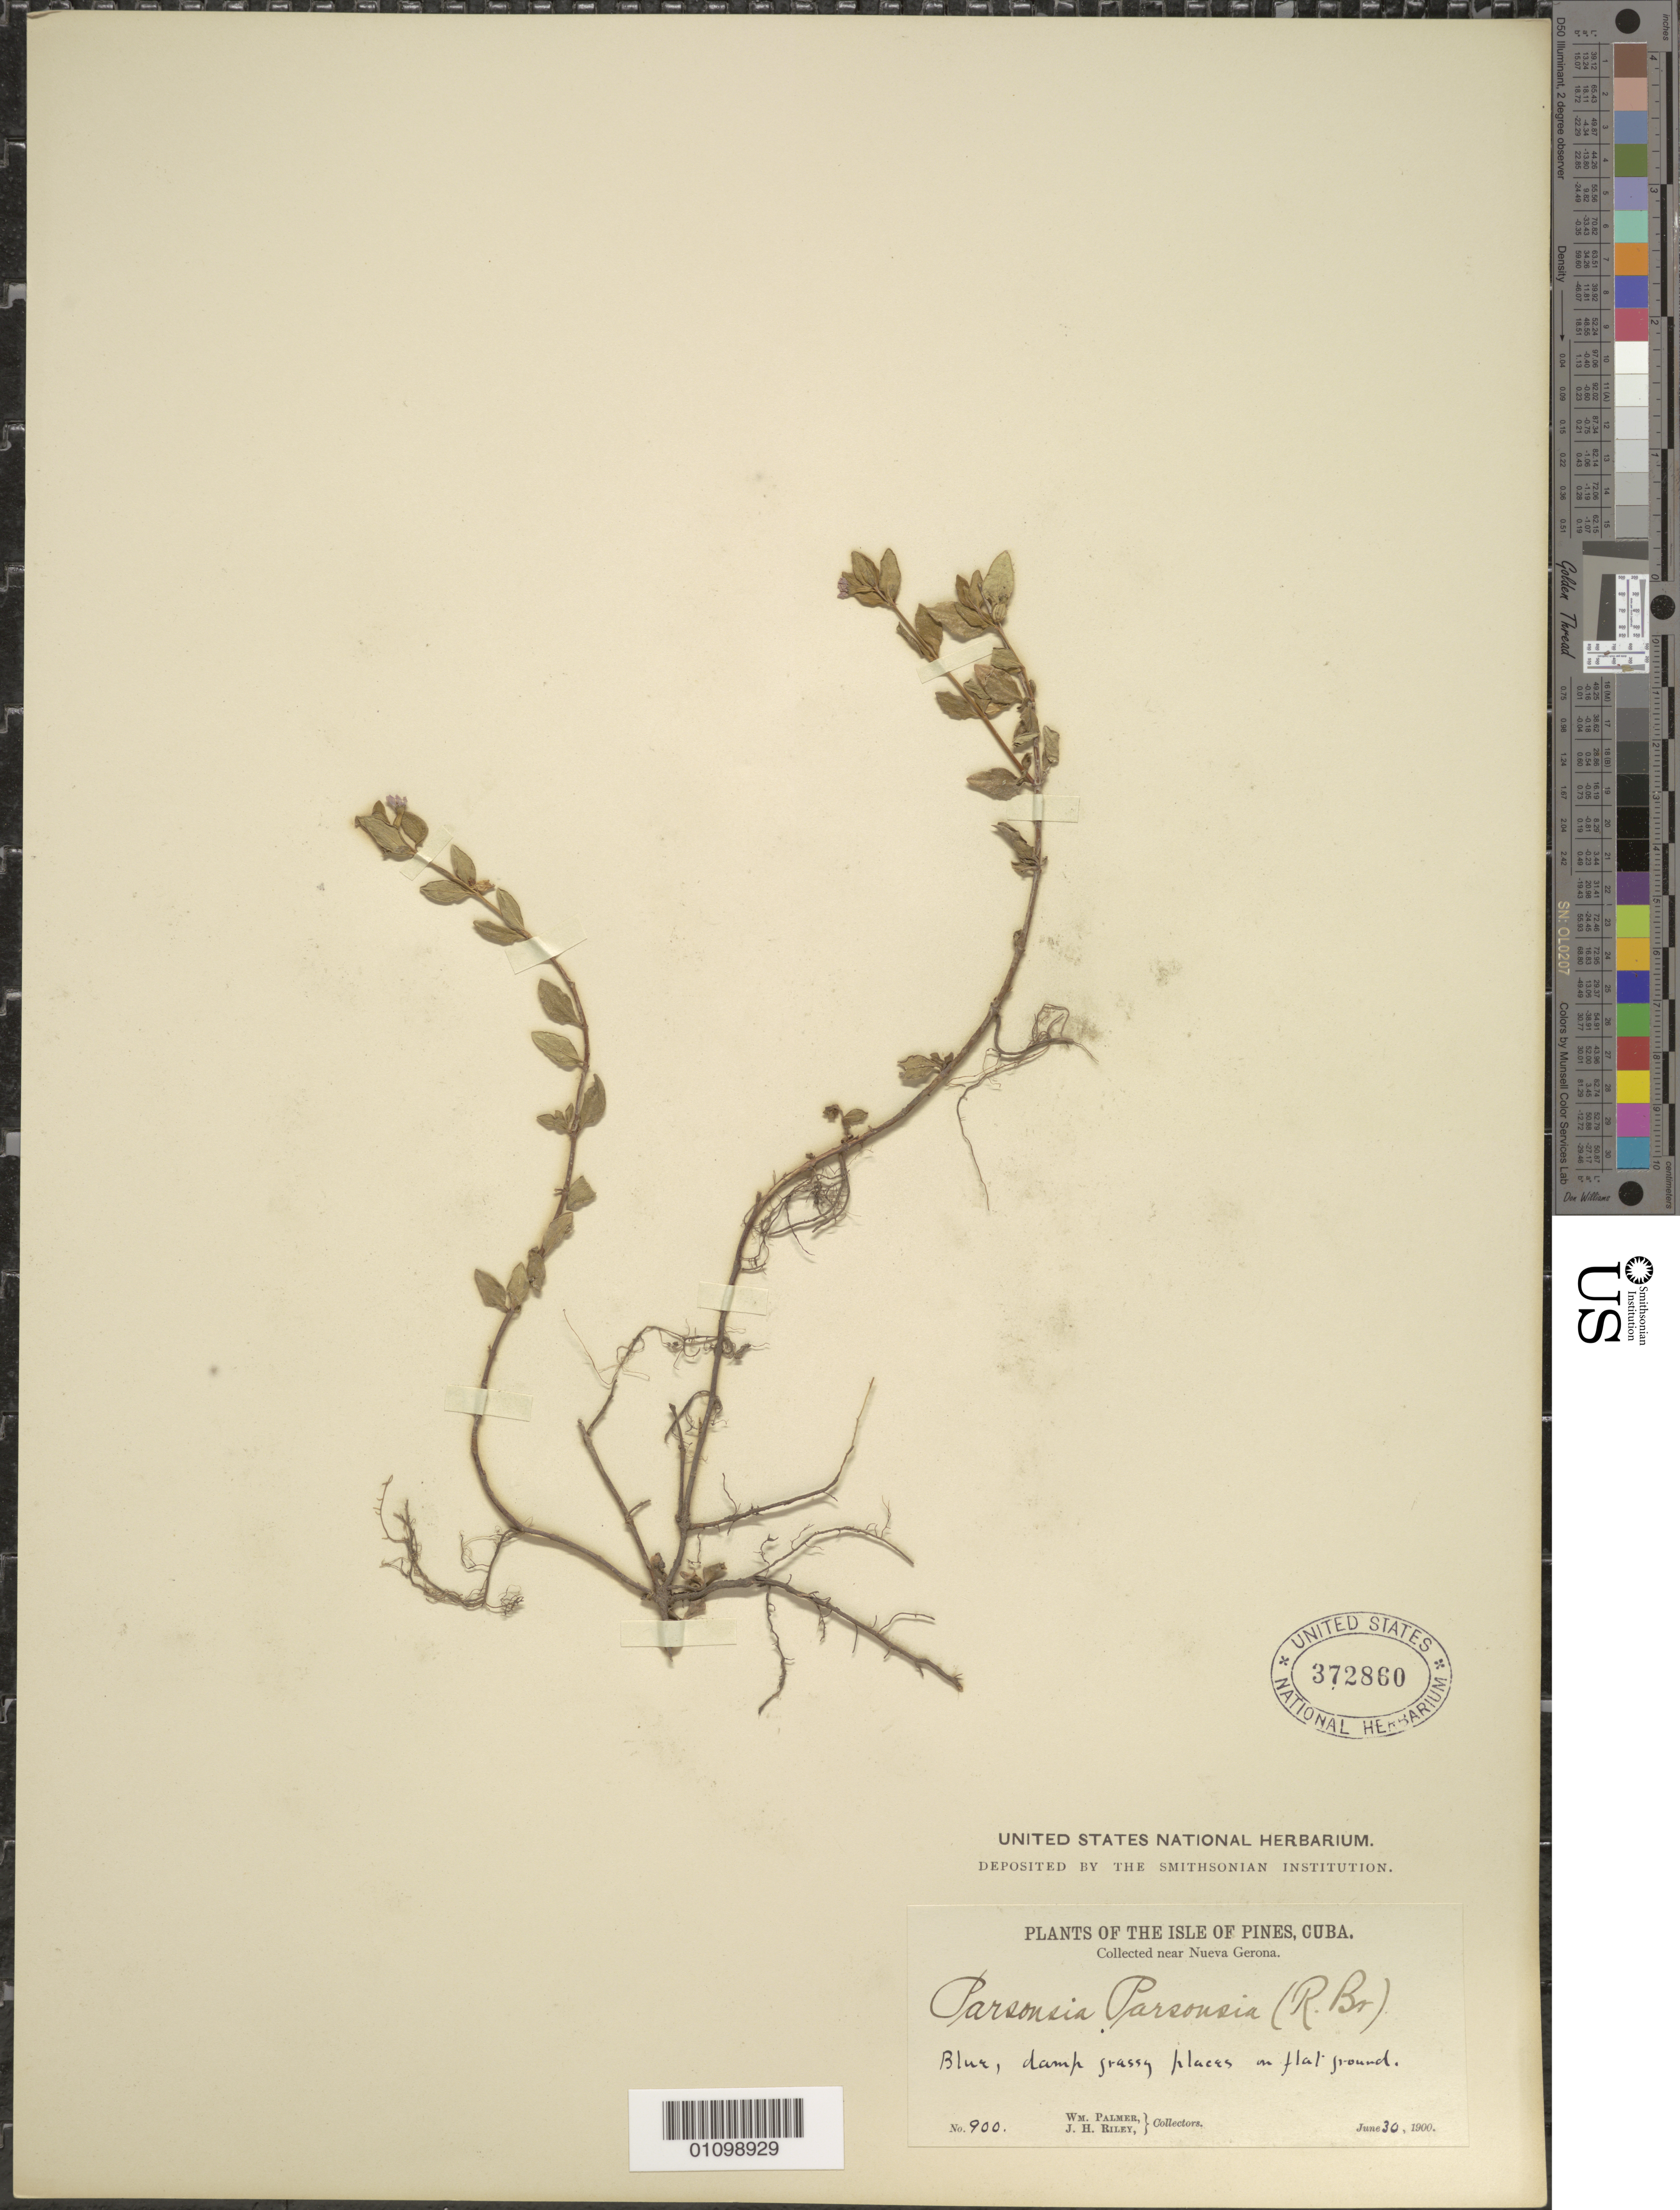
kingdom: Plantae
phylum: Tracheophyta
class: Magnoliopsida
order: Myrtales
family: Lythraceae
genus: Cuphea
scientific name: Cuphea parsonsia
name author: (L.) R. Br. ex Steud.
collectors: W. Palmer & J. H. Riley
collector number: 900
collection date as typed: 30 Jun 1900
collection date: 1900-06-30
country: Cuba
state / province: Isla de La Juventud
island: Isla de la Juventud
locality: Isle of Pines, Near Nueva Gerona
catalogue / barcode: US 372860